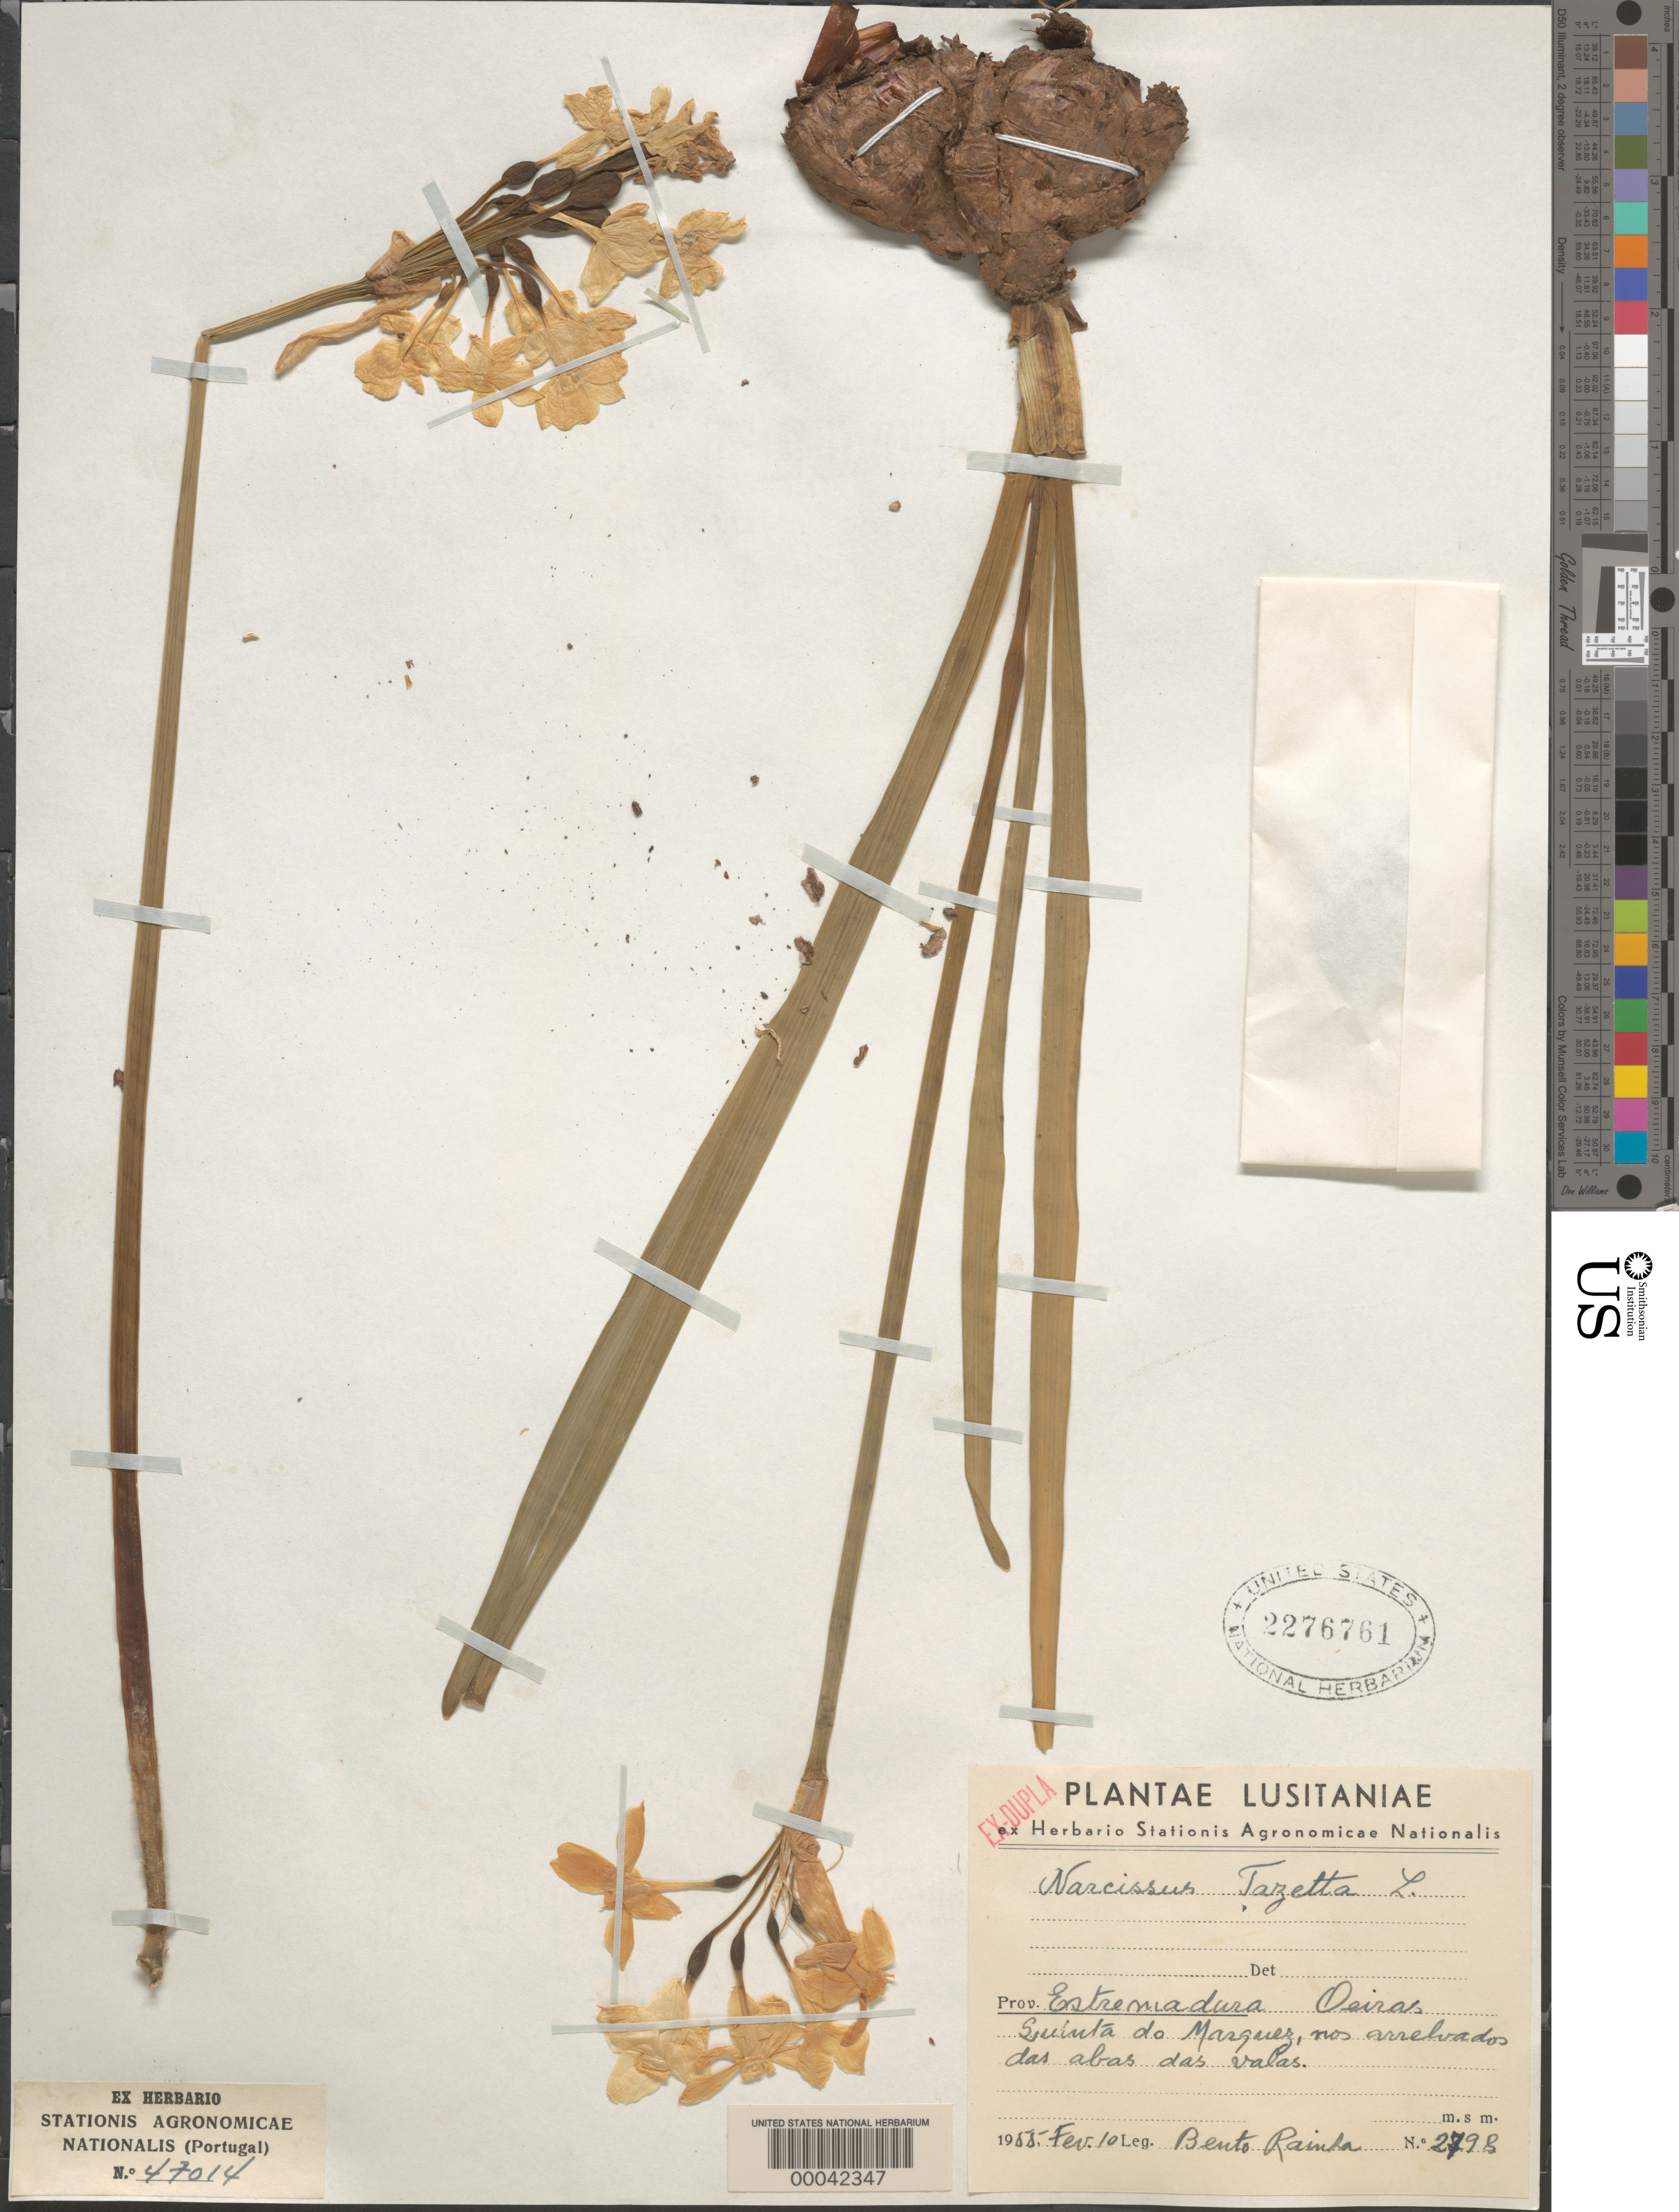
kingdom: Plantae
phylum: Tracheophyta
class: Liliopsida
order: Asparagales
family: Amaryllidaceae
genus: Narcissus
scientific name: Narcissus tazetta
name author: L.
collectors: B. Rainha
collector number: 2798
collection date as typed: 10 Feb 1955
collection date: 1955-02-10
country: Portugal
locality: Estremadura, oeira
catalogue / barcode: US 2276761